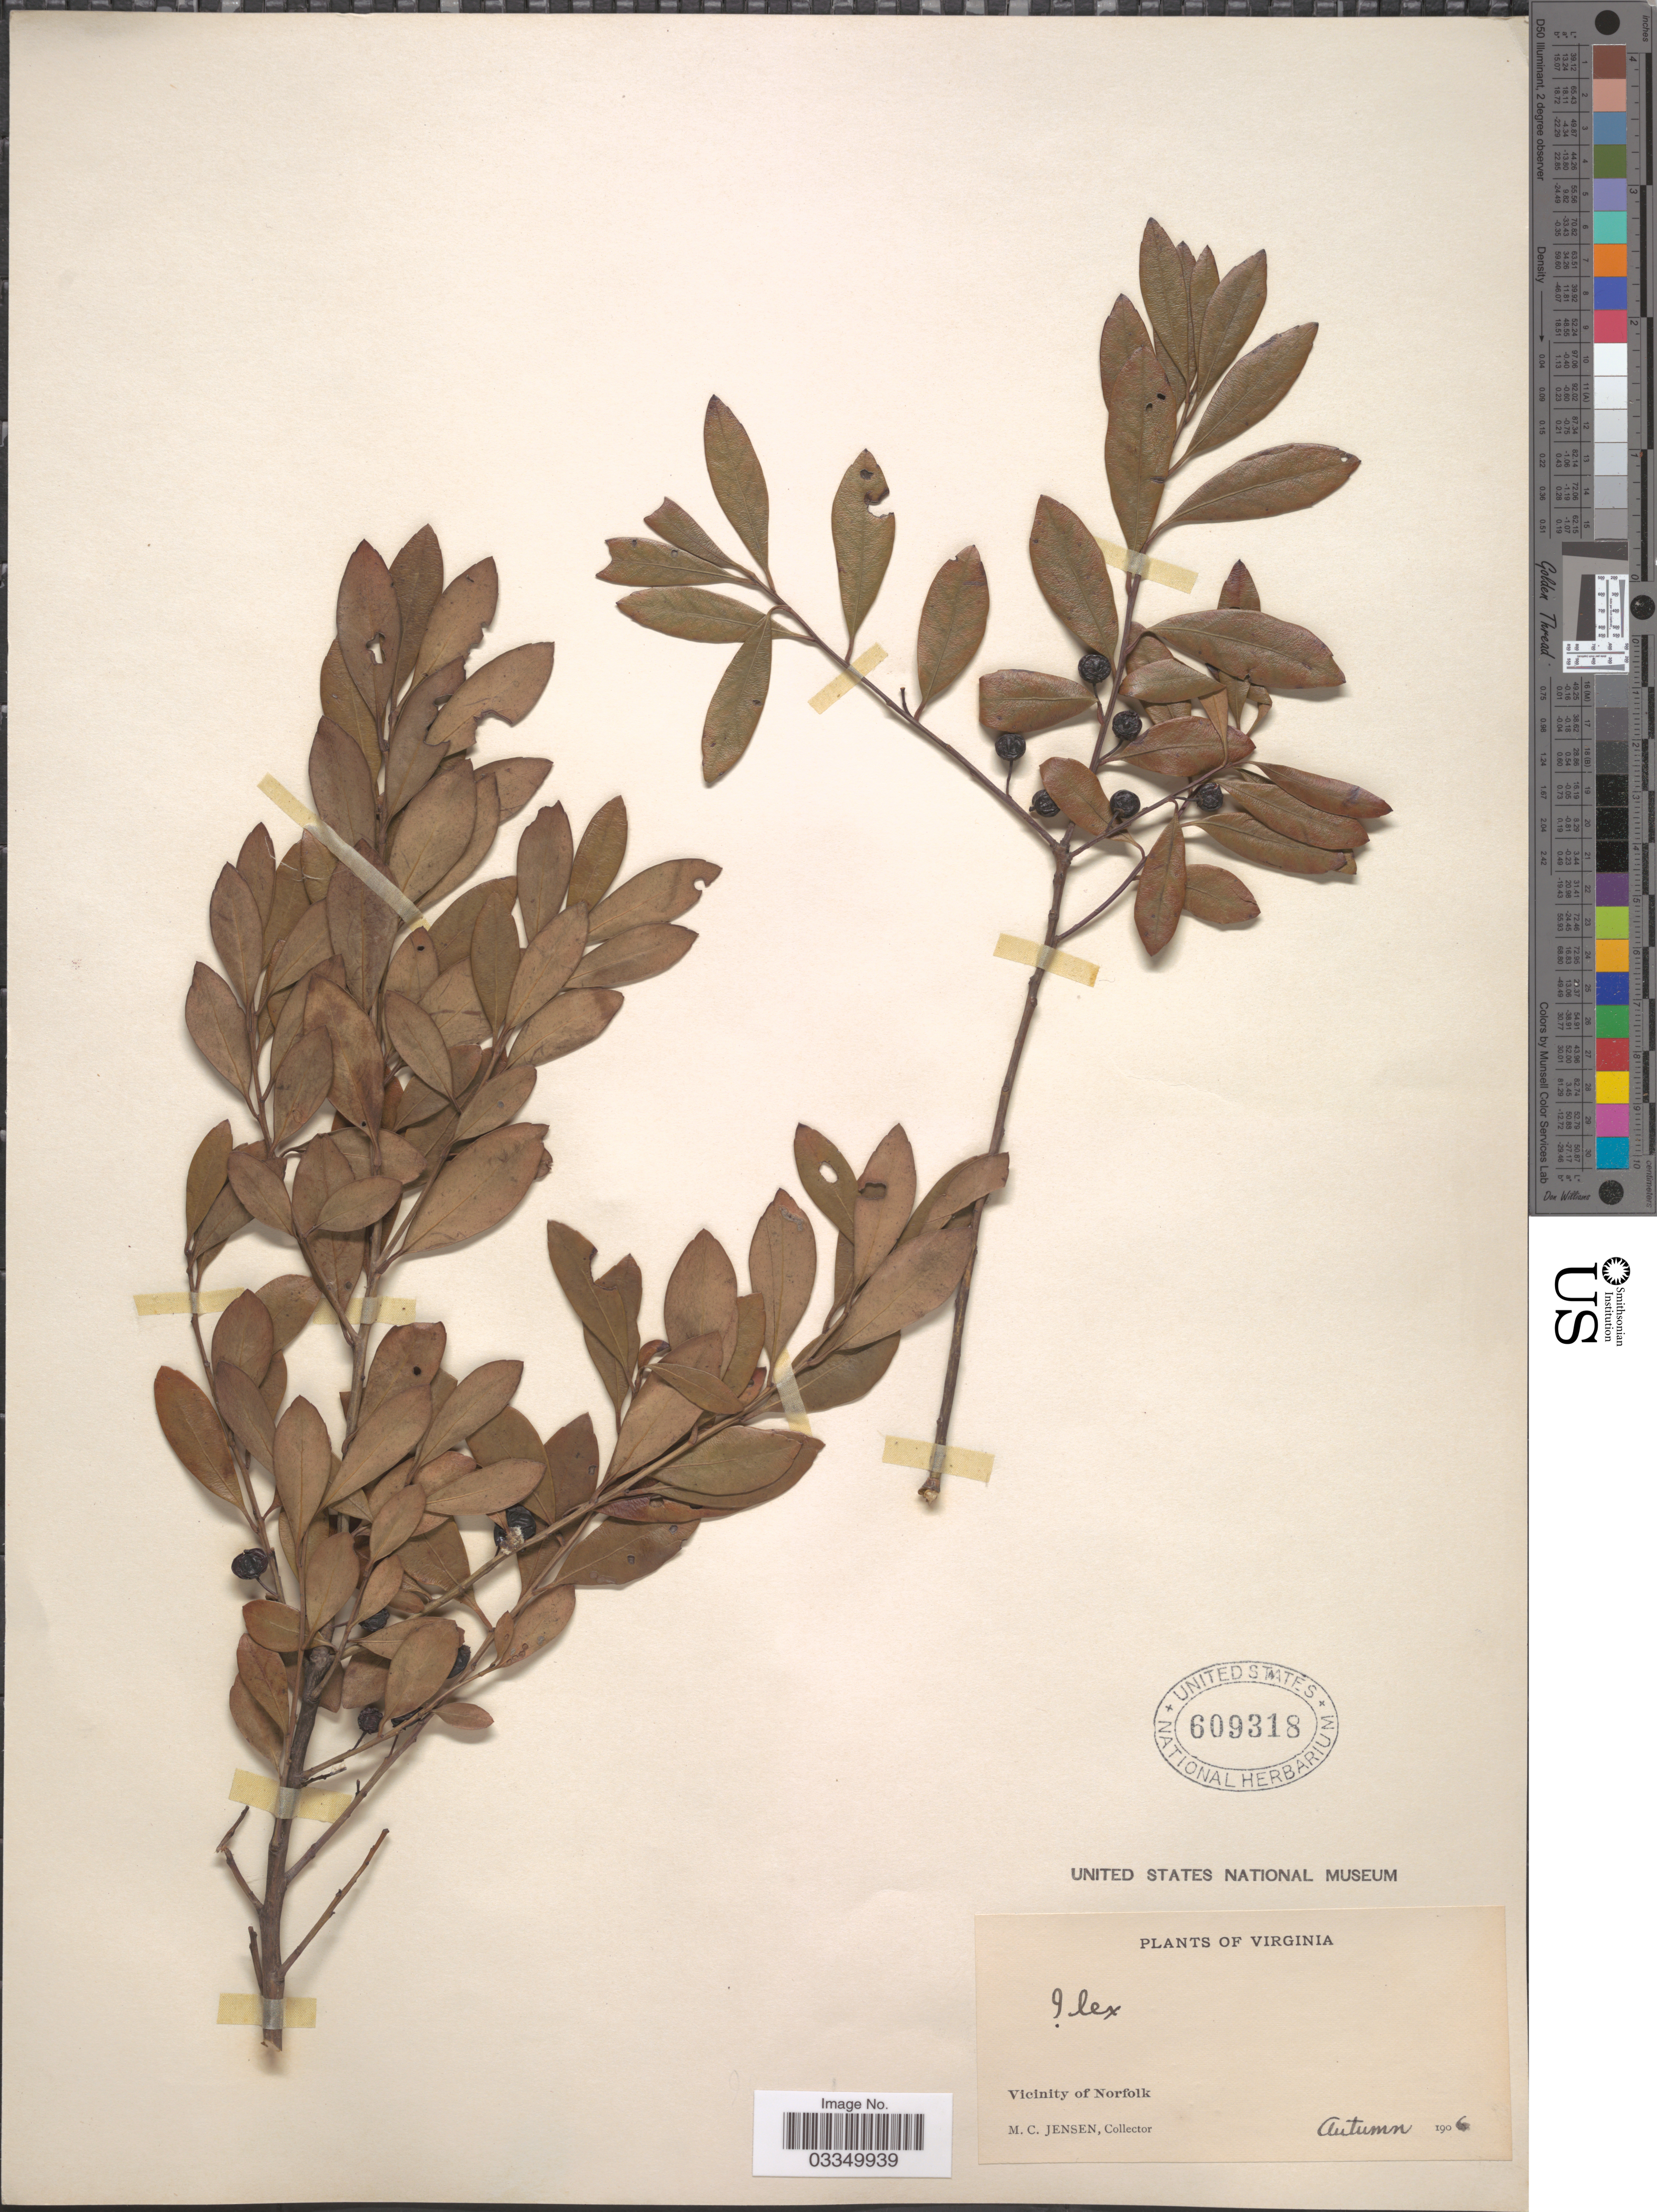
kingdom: Plantae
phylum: Tracheophyta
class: Magnoliopsida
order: Aquifoliales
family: Aquifoliaceae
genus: Ilex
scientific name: Ilex glabra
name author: (L.) A. Gray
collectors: M. C. Jensen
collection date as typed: Autumn 1906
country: United States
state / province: Virginia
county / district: City of Norfolk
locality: Vicinity of Norfolk.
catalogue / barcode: US 609318